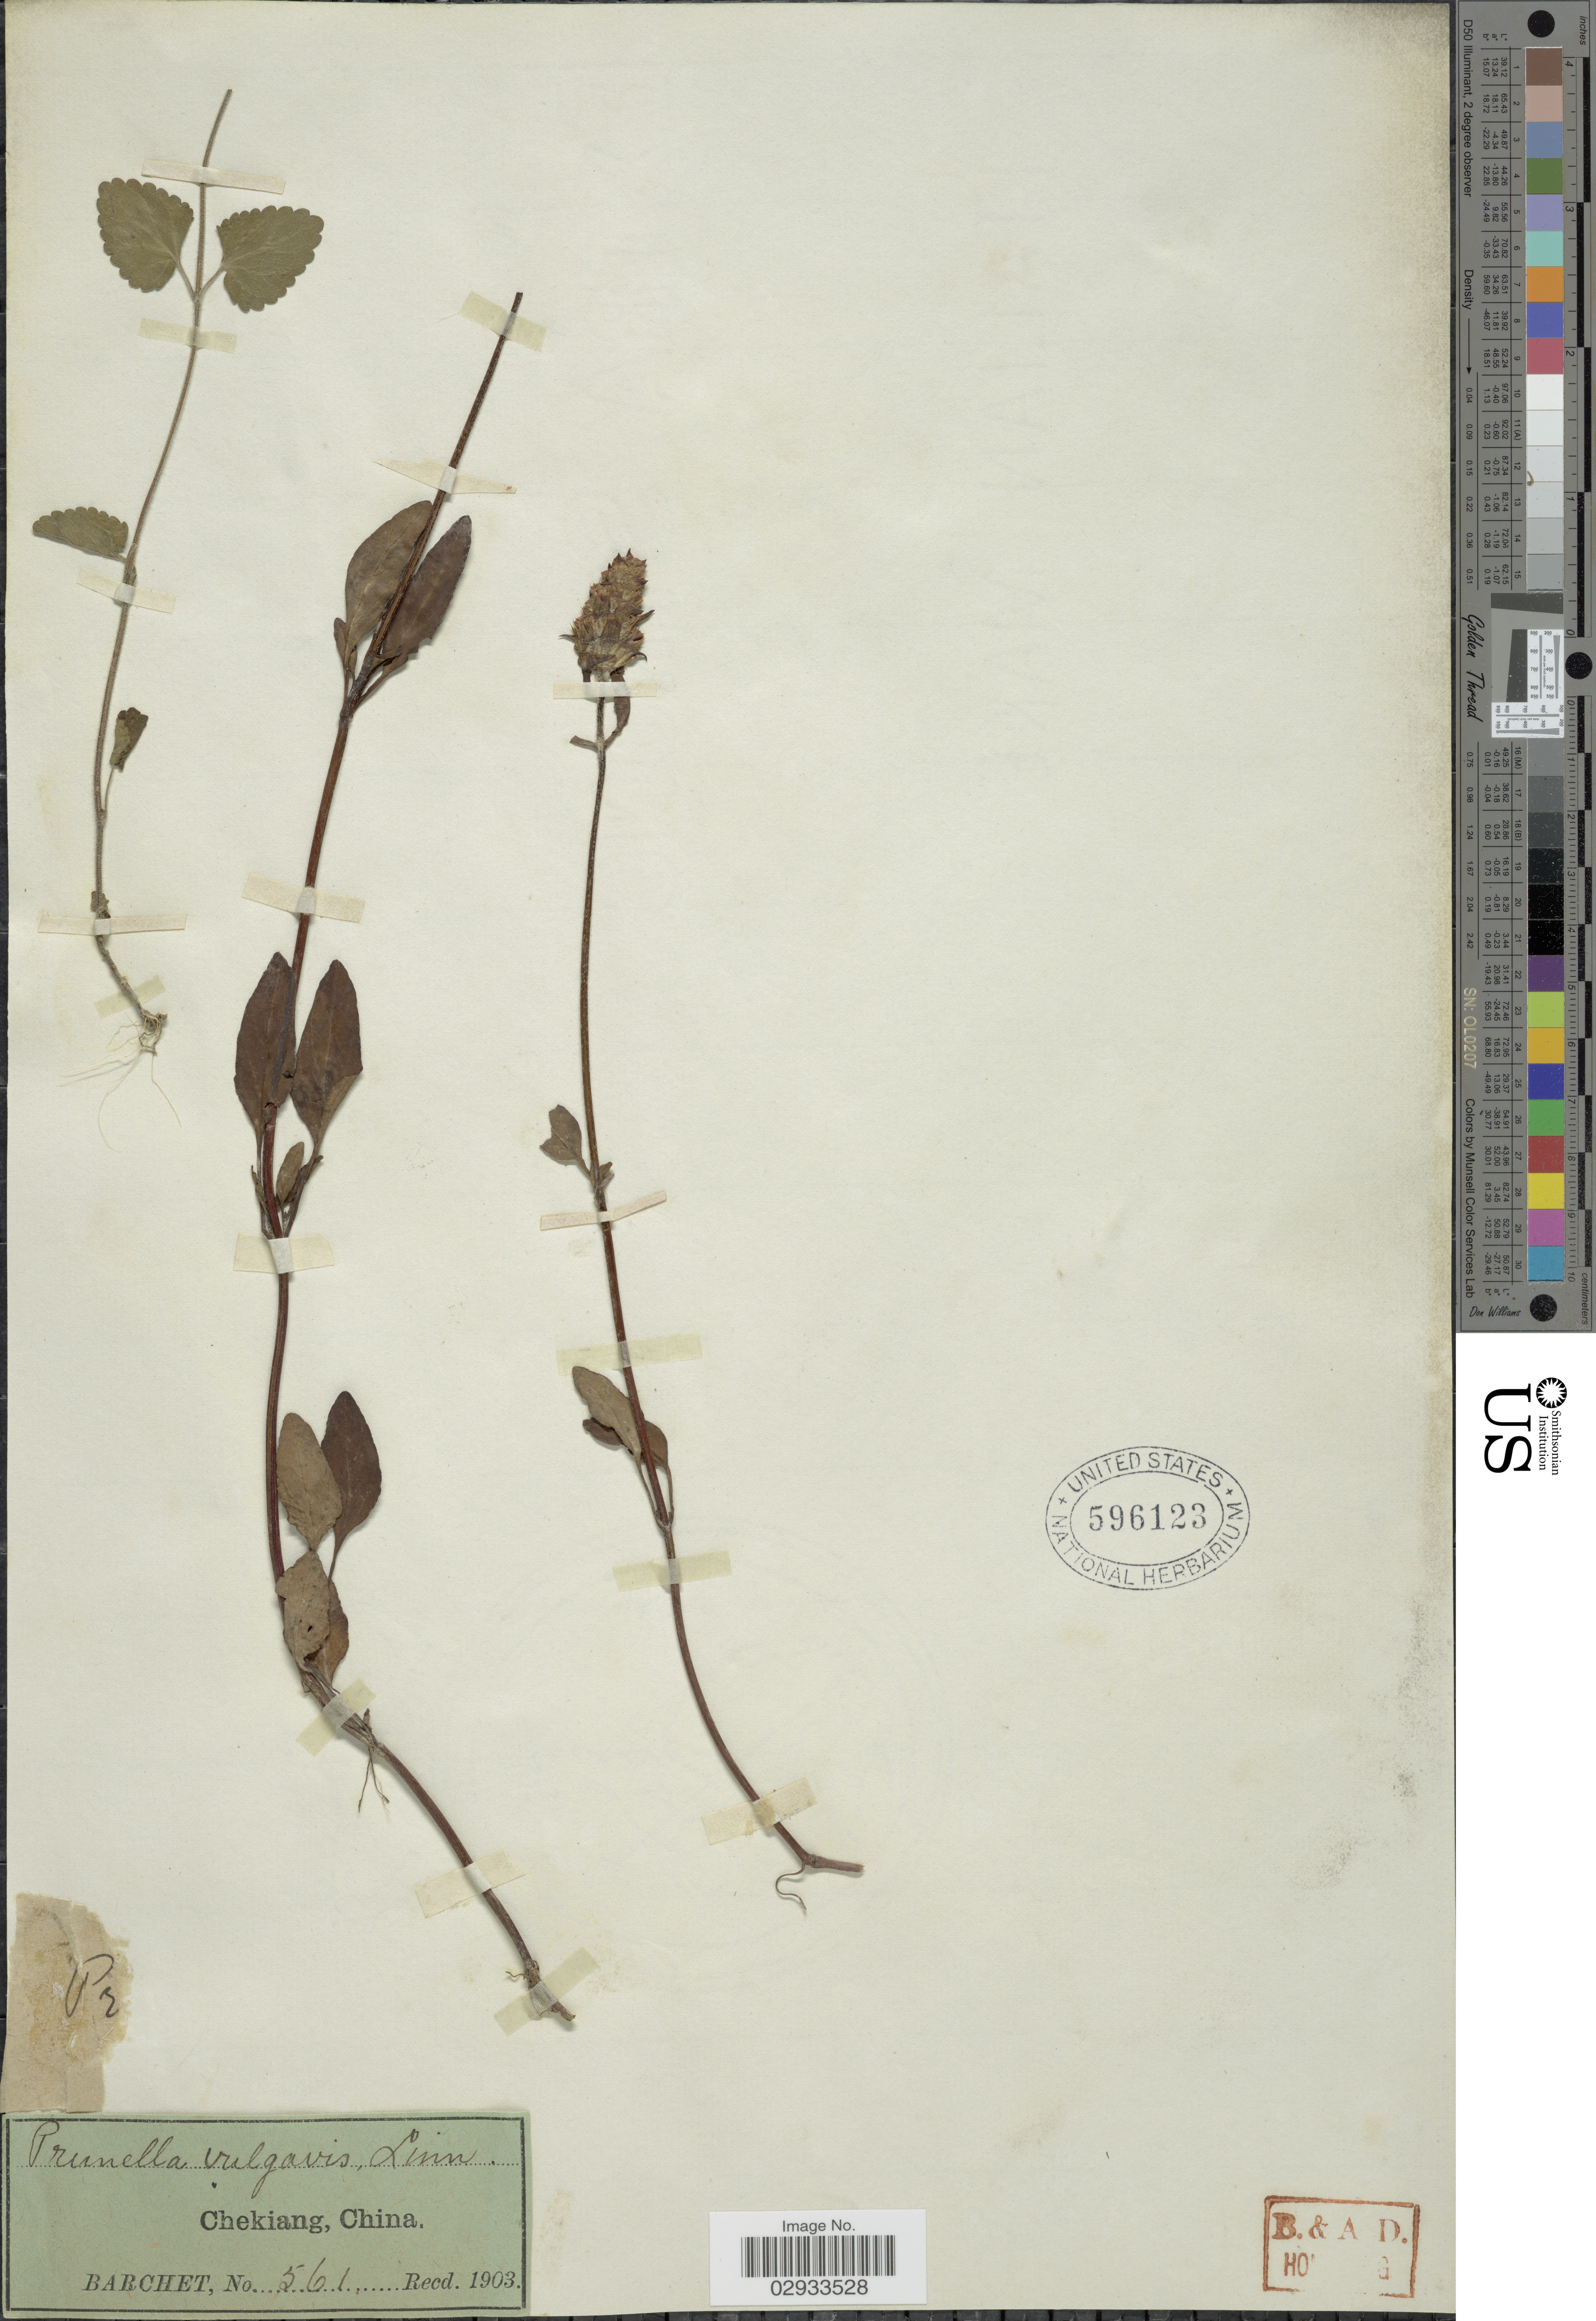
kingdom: Plantae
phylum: Tracheophyta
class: Magnoliopsida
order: Lamiales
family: Lamiaceae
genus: Prunella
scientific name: Prunella vulgaris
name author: L.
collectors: S. P. Barchet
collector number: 561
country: China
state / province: Zhejiang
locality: Chekiang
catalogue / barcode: US 596123